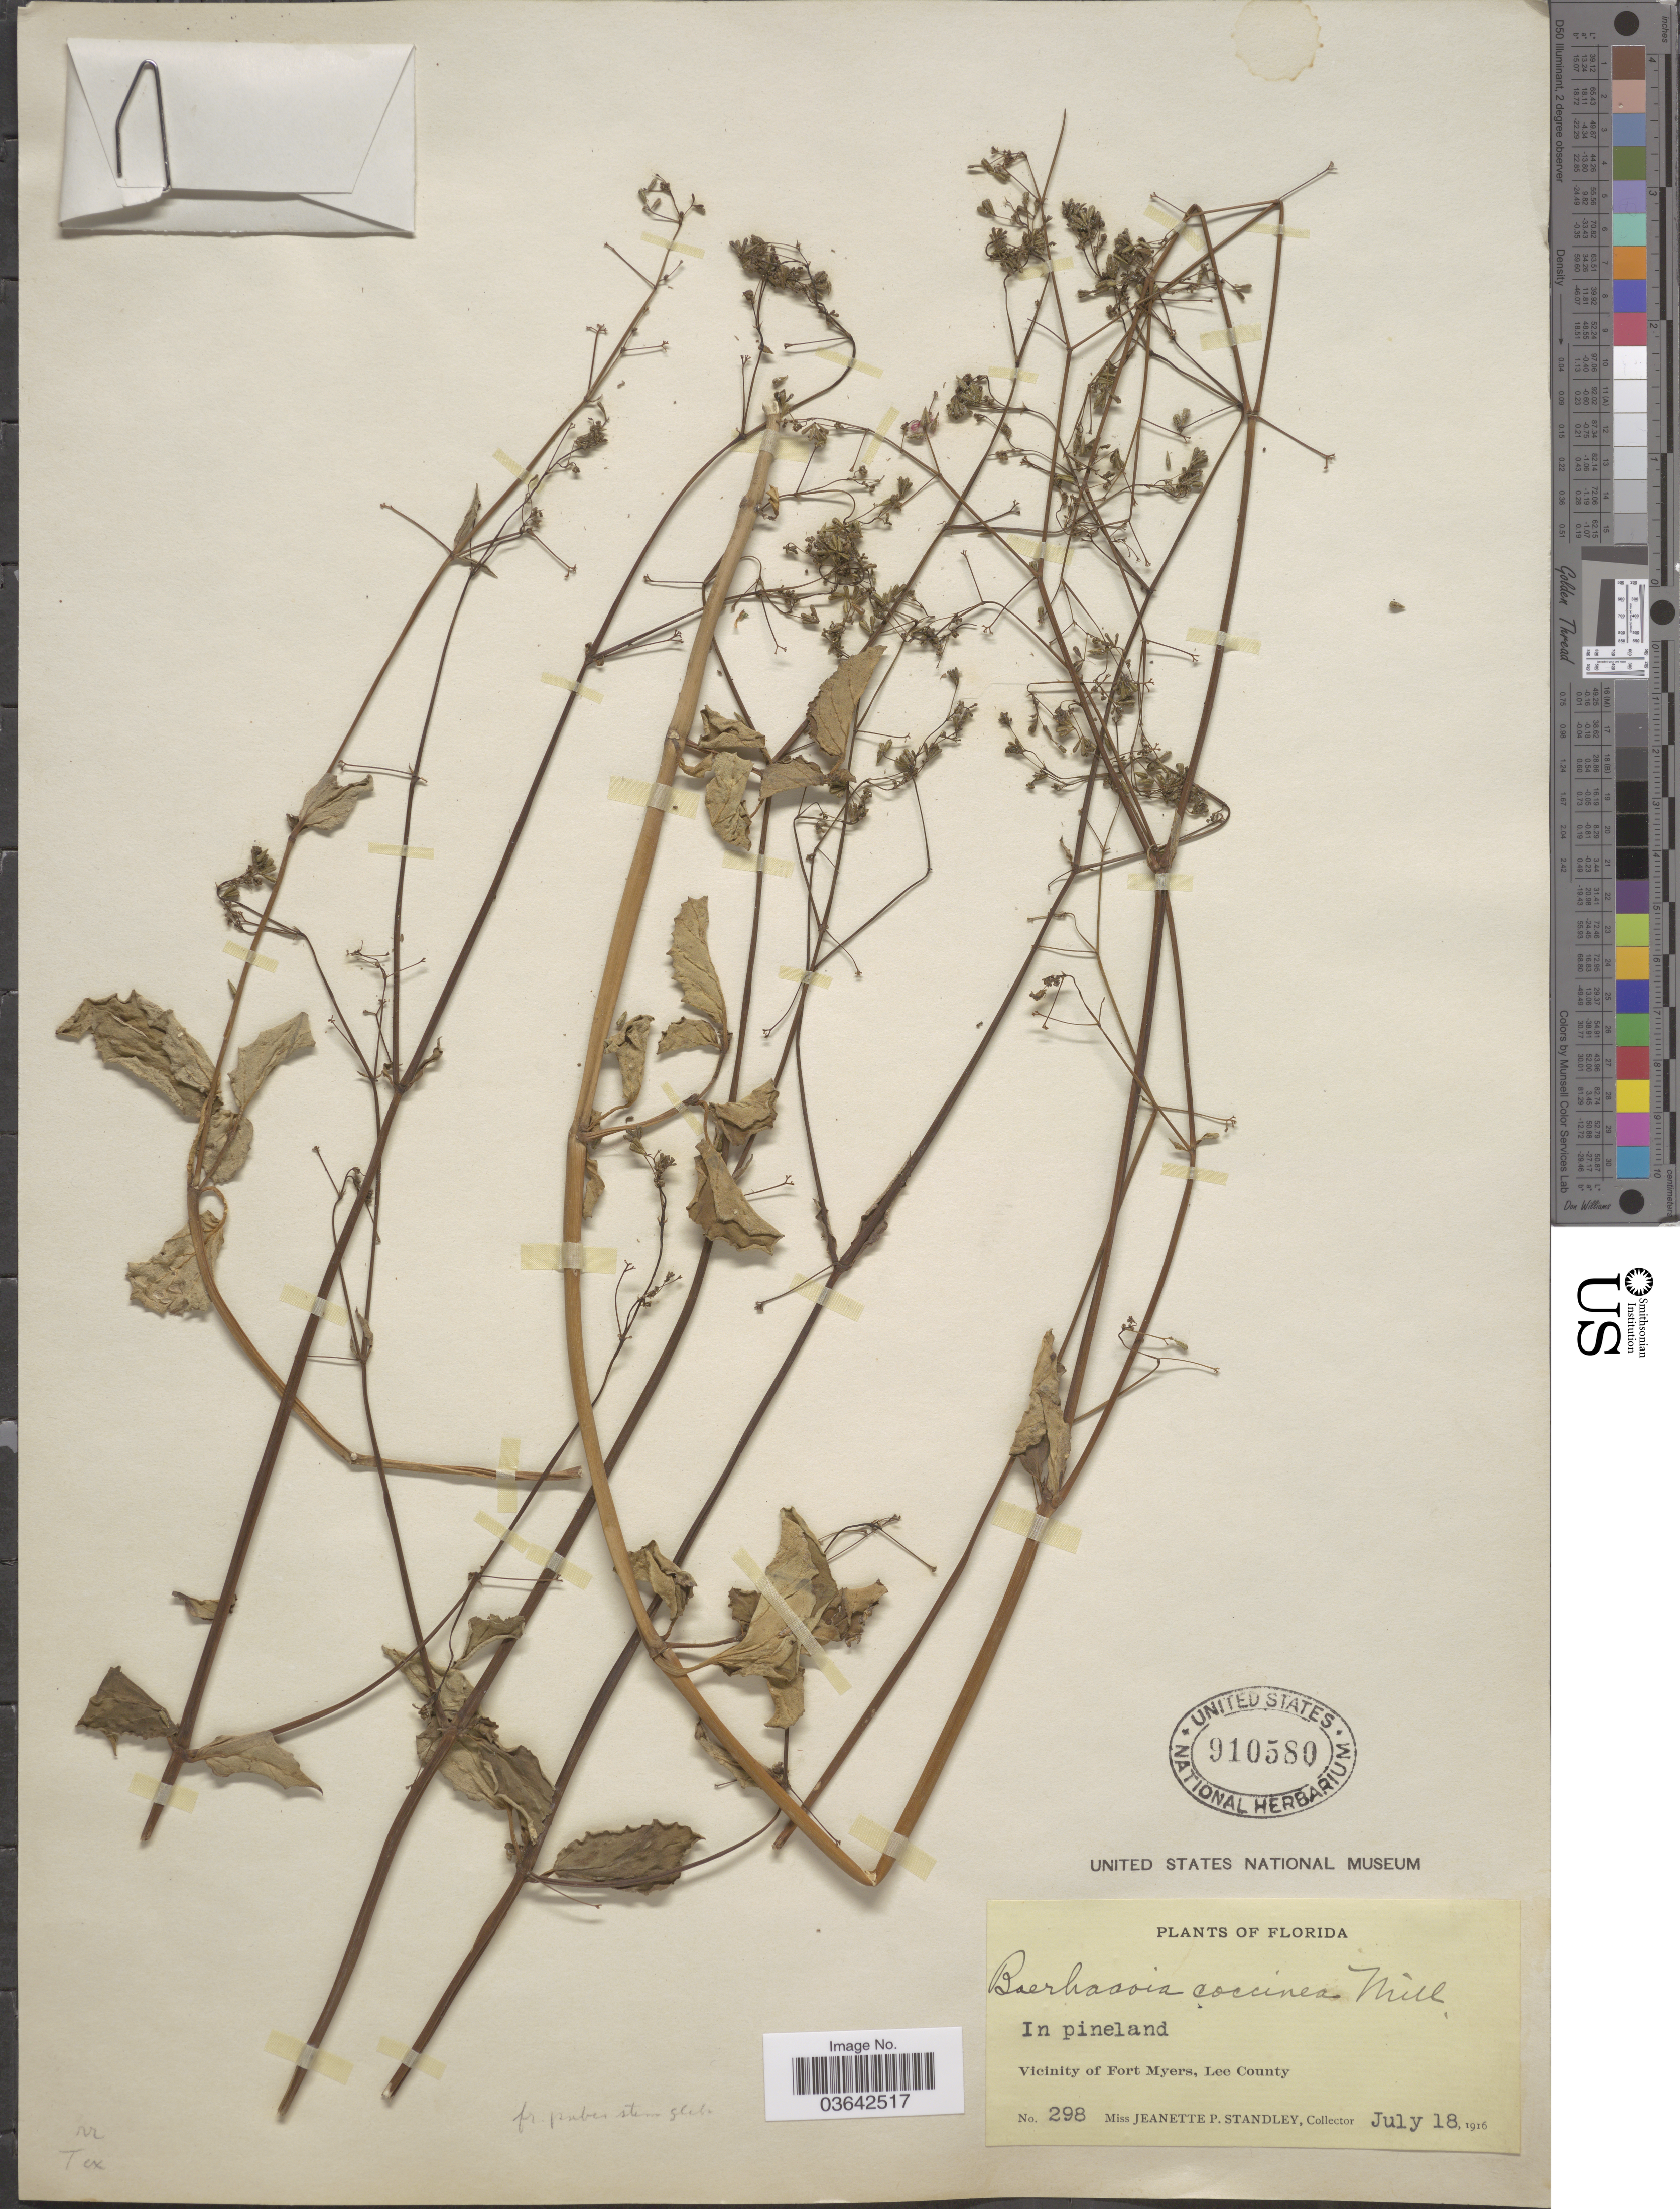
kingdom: Plantae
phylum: Tracheophyta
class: Magnoliopsida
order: Caryophyllales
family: Nyctaginaceae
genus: Boerhavia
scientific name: Boerhavia coccinea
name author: Mill.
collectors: J. P. Standley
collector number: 298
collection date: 1916-07-18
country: United States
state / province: Florida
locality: Vicinity of Fort Myers, Lee County.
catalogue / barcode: US 910580